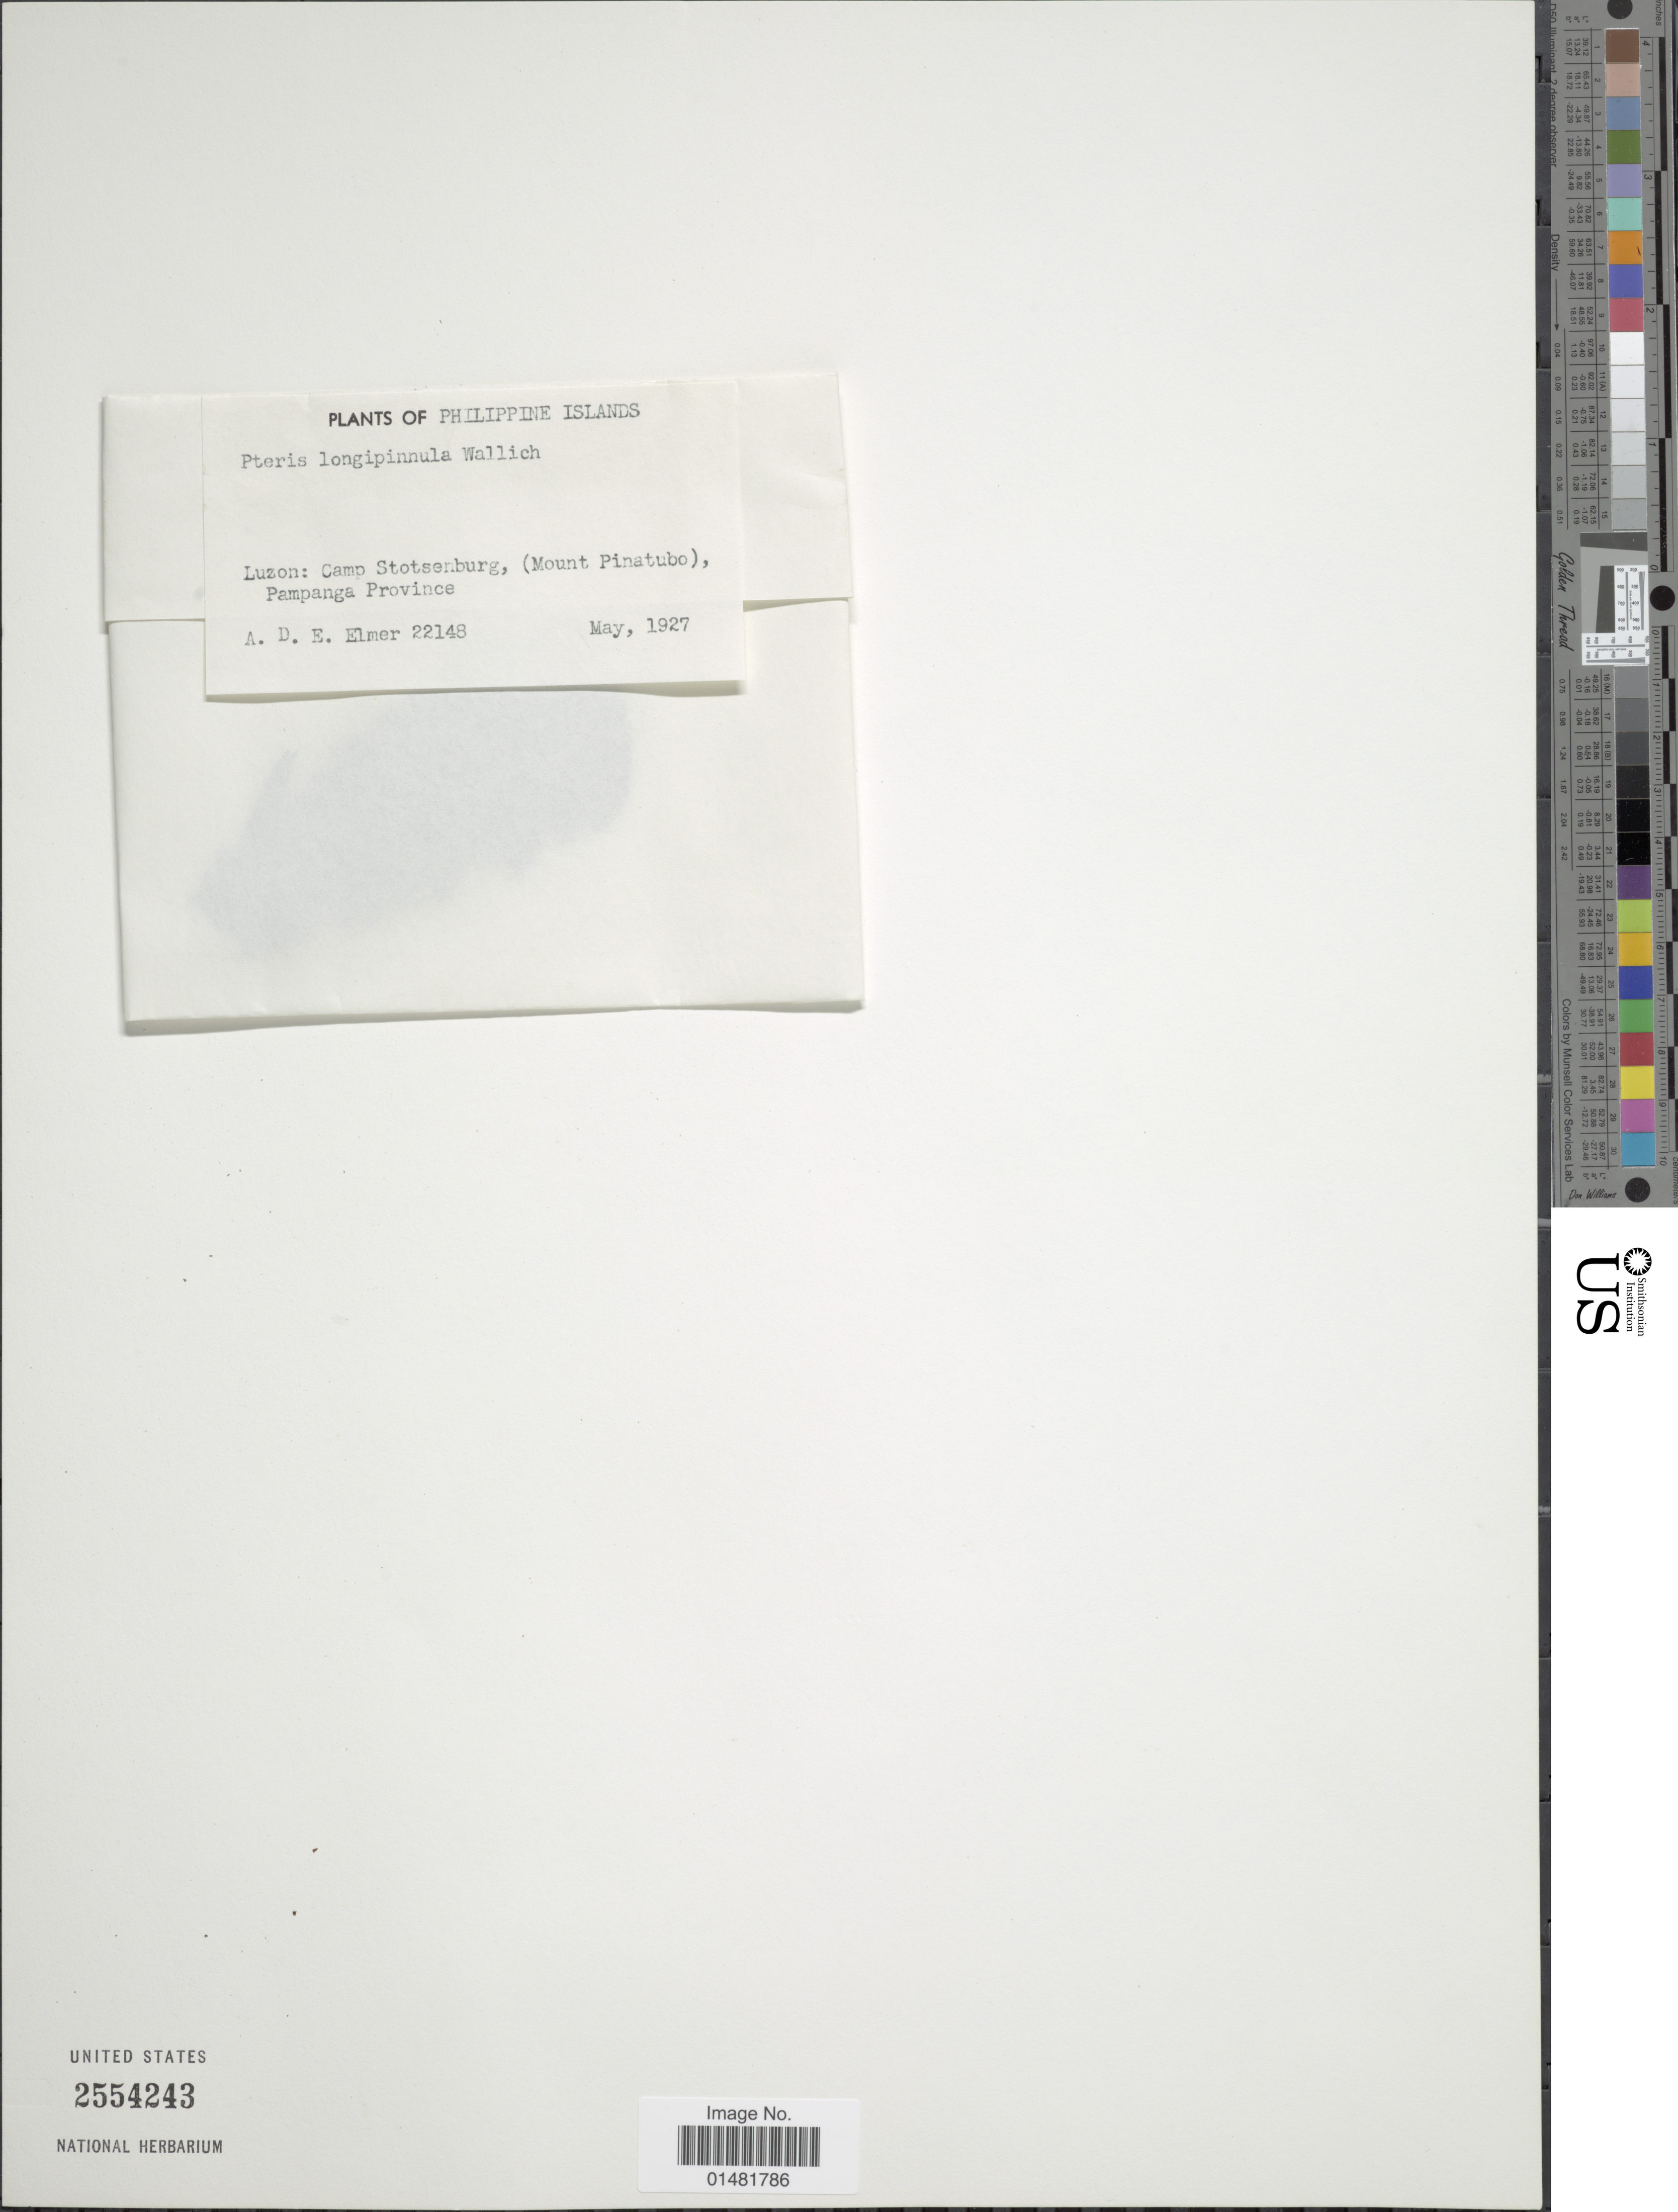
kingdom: Plantae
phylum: Tracheophyta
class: Polypodiopsida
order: Polypodiales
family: Pteridaceae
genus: Pteris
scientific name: Pteris longipinnula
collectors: A. D. E. Elmer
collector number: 22148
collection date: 1927-05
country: Philippines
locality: Luzon: Camp Stotsenburg, (Mount Pinatubo), Pampanga Province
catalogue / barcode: US 2554243